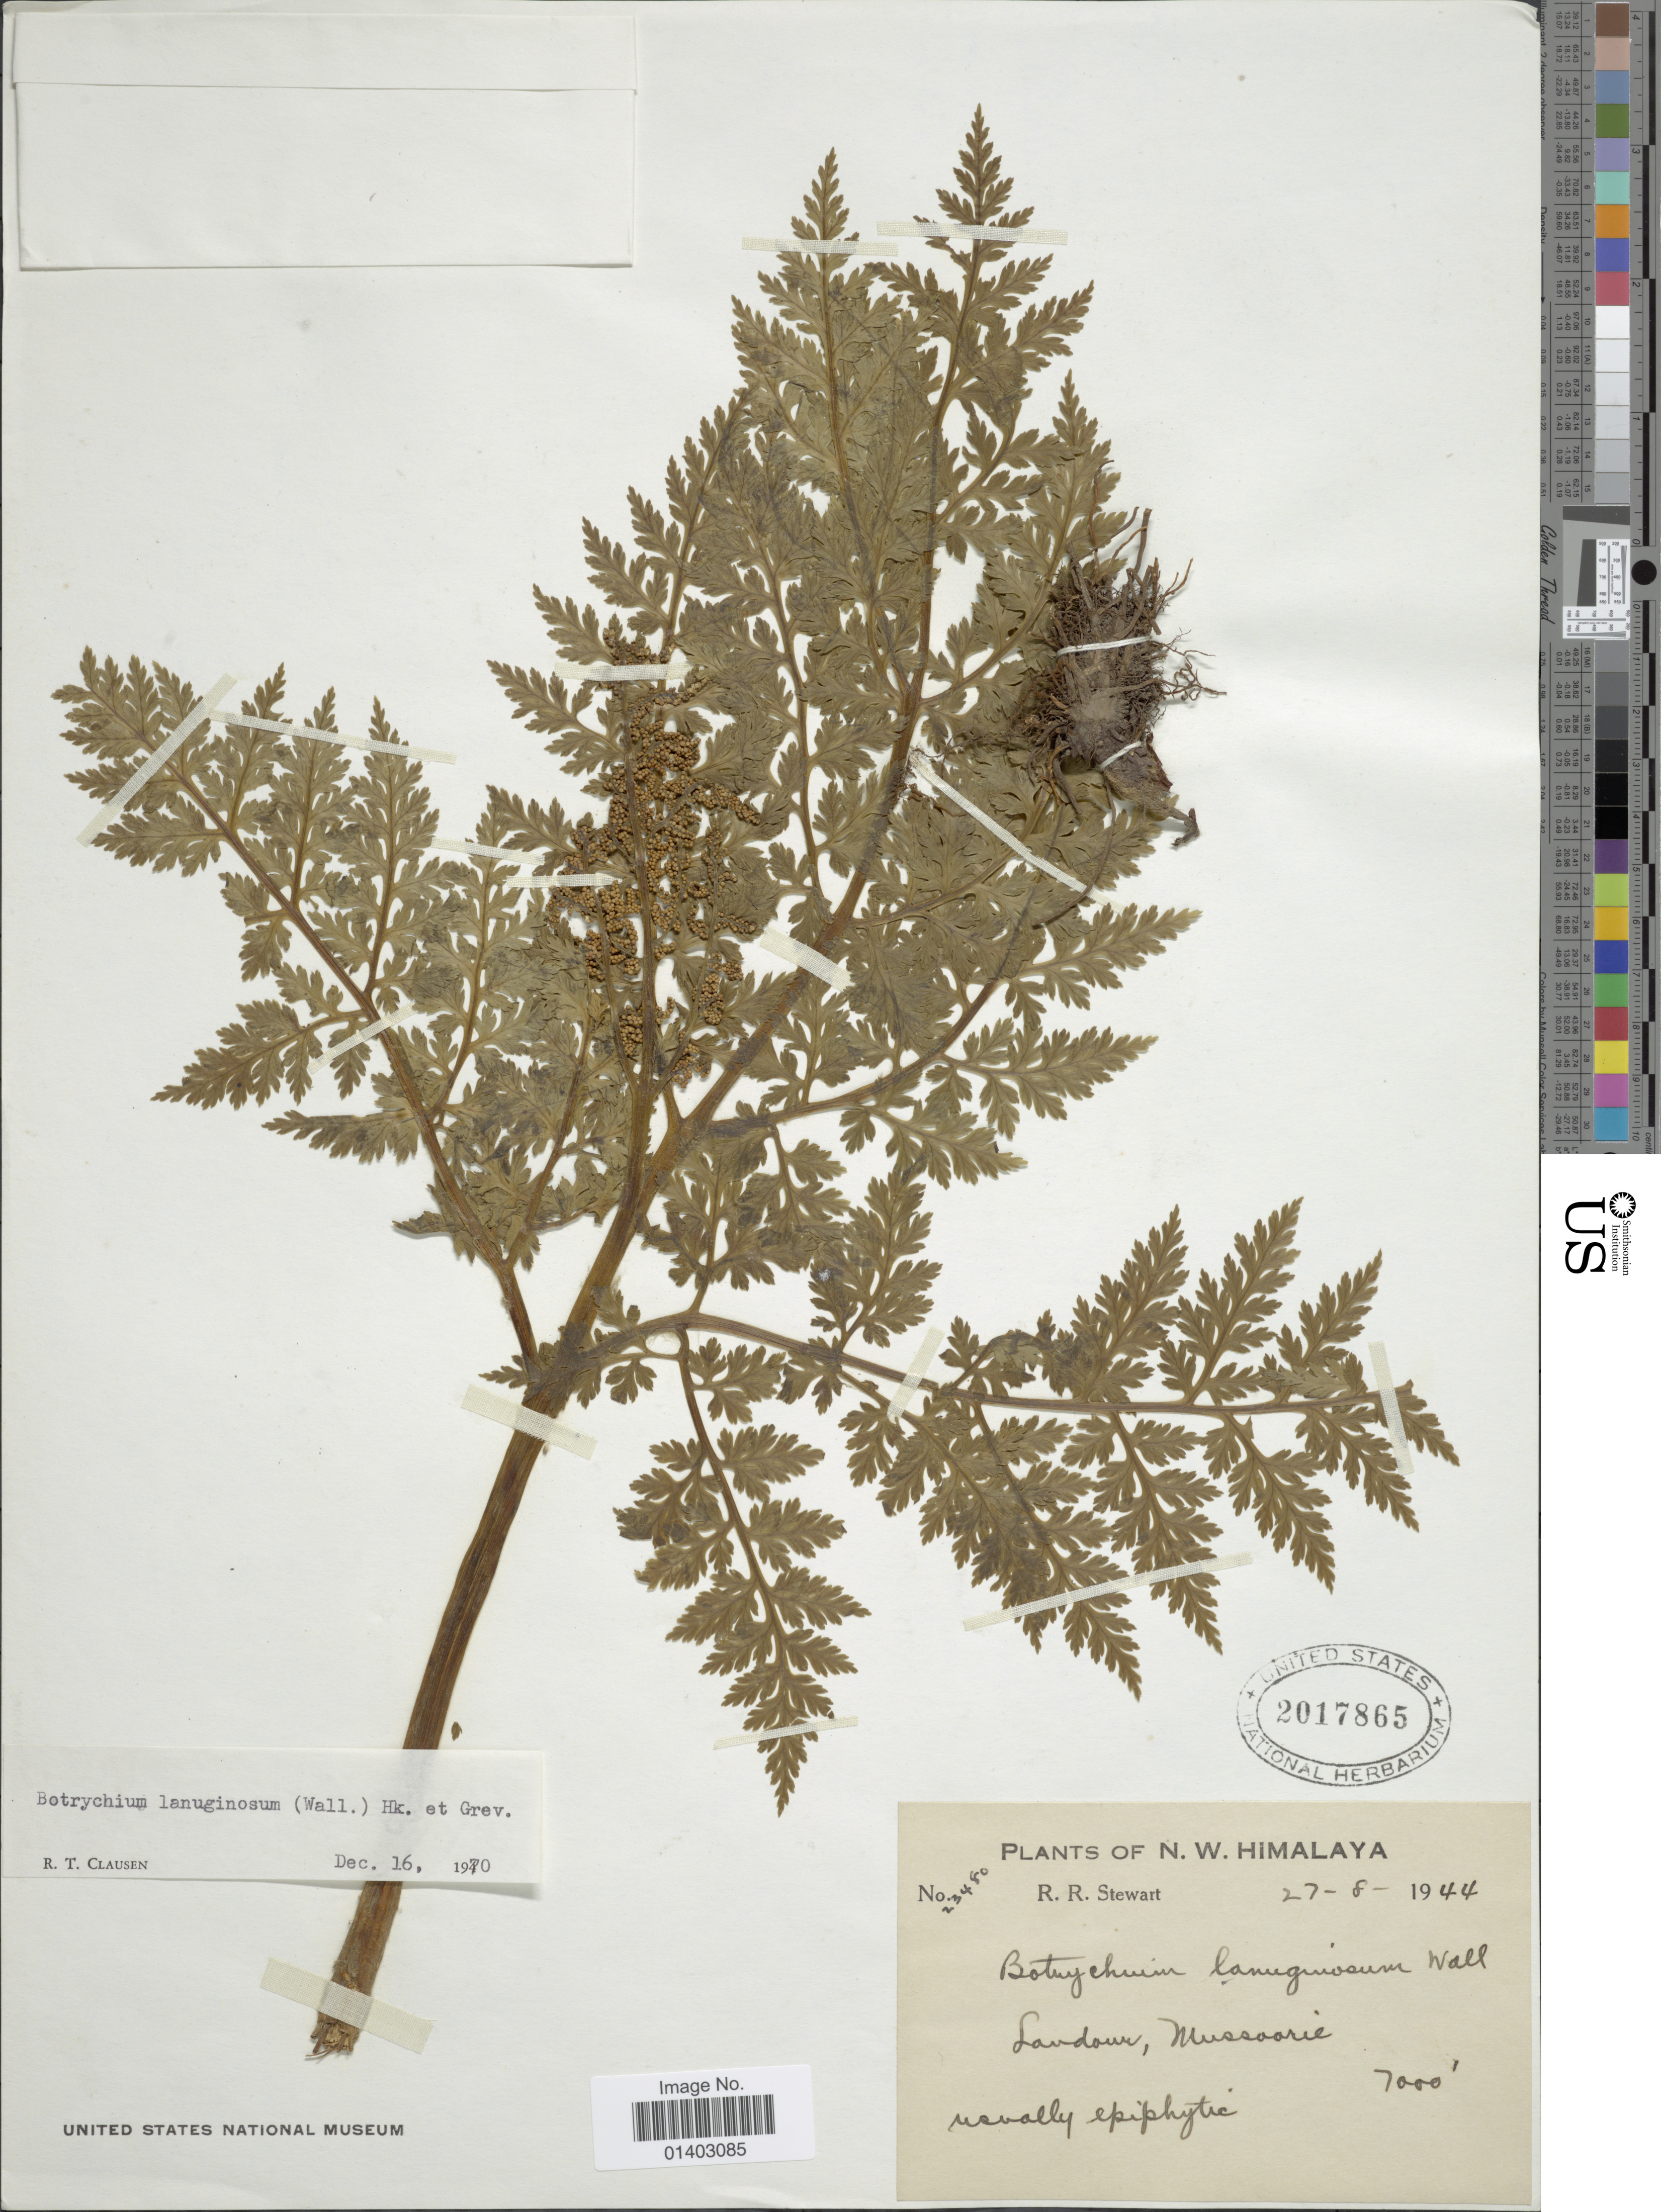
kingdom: Plantae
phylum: Tracheophyta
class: Polypodiopsida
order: Ophioglossales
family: Ophioglossaceae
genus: Botrychium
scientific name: Botrychium lanuginosum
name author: Wall. ex Hook. & Grev.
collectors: R. R. Stewart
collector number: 23480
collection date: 1944-08-27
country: India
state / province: Uttarakhand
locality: N.W. Himalaya, Landour, Mussoorie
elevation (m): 2134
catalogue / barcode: US 2017865